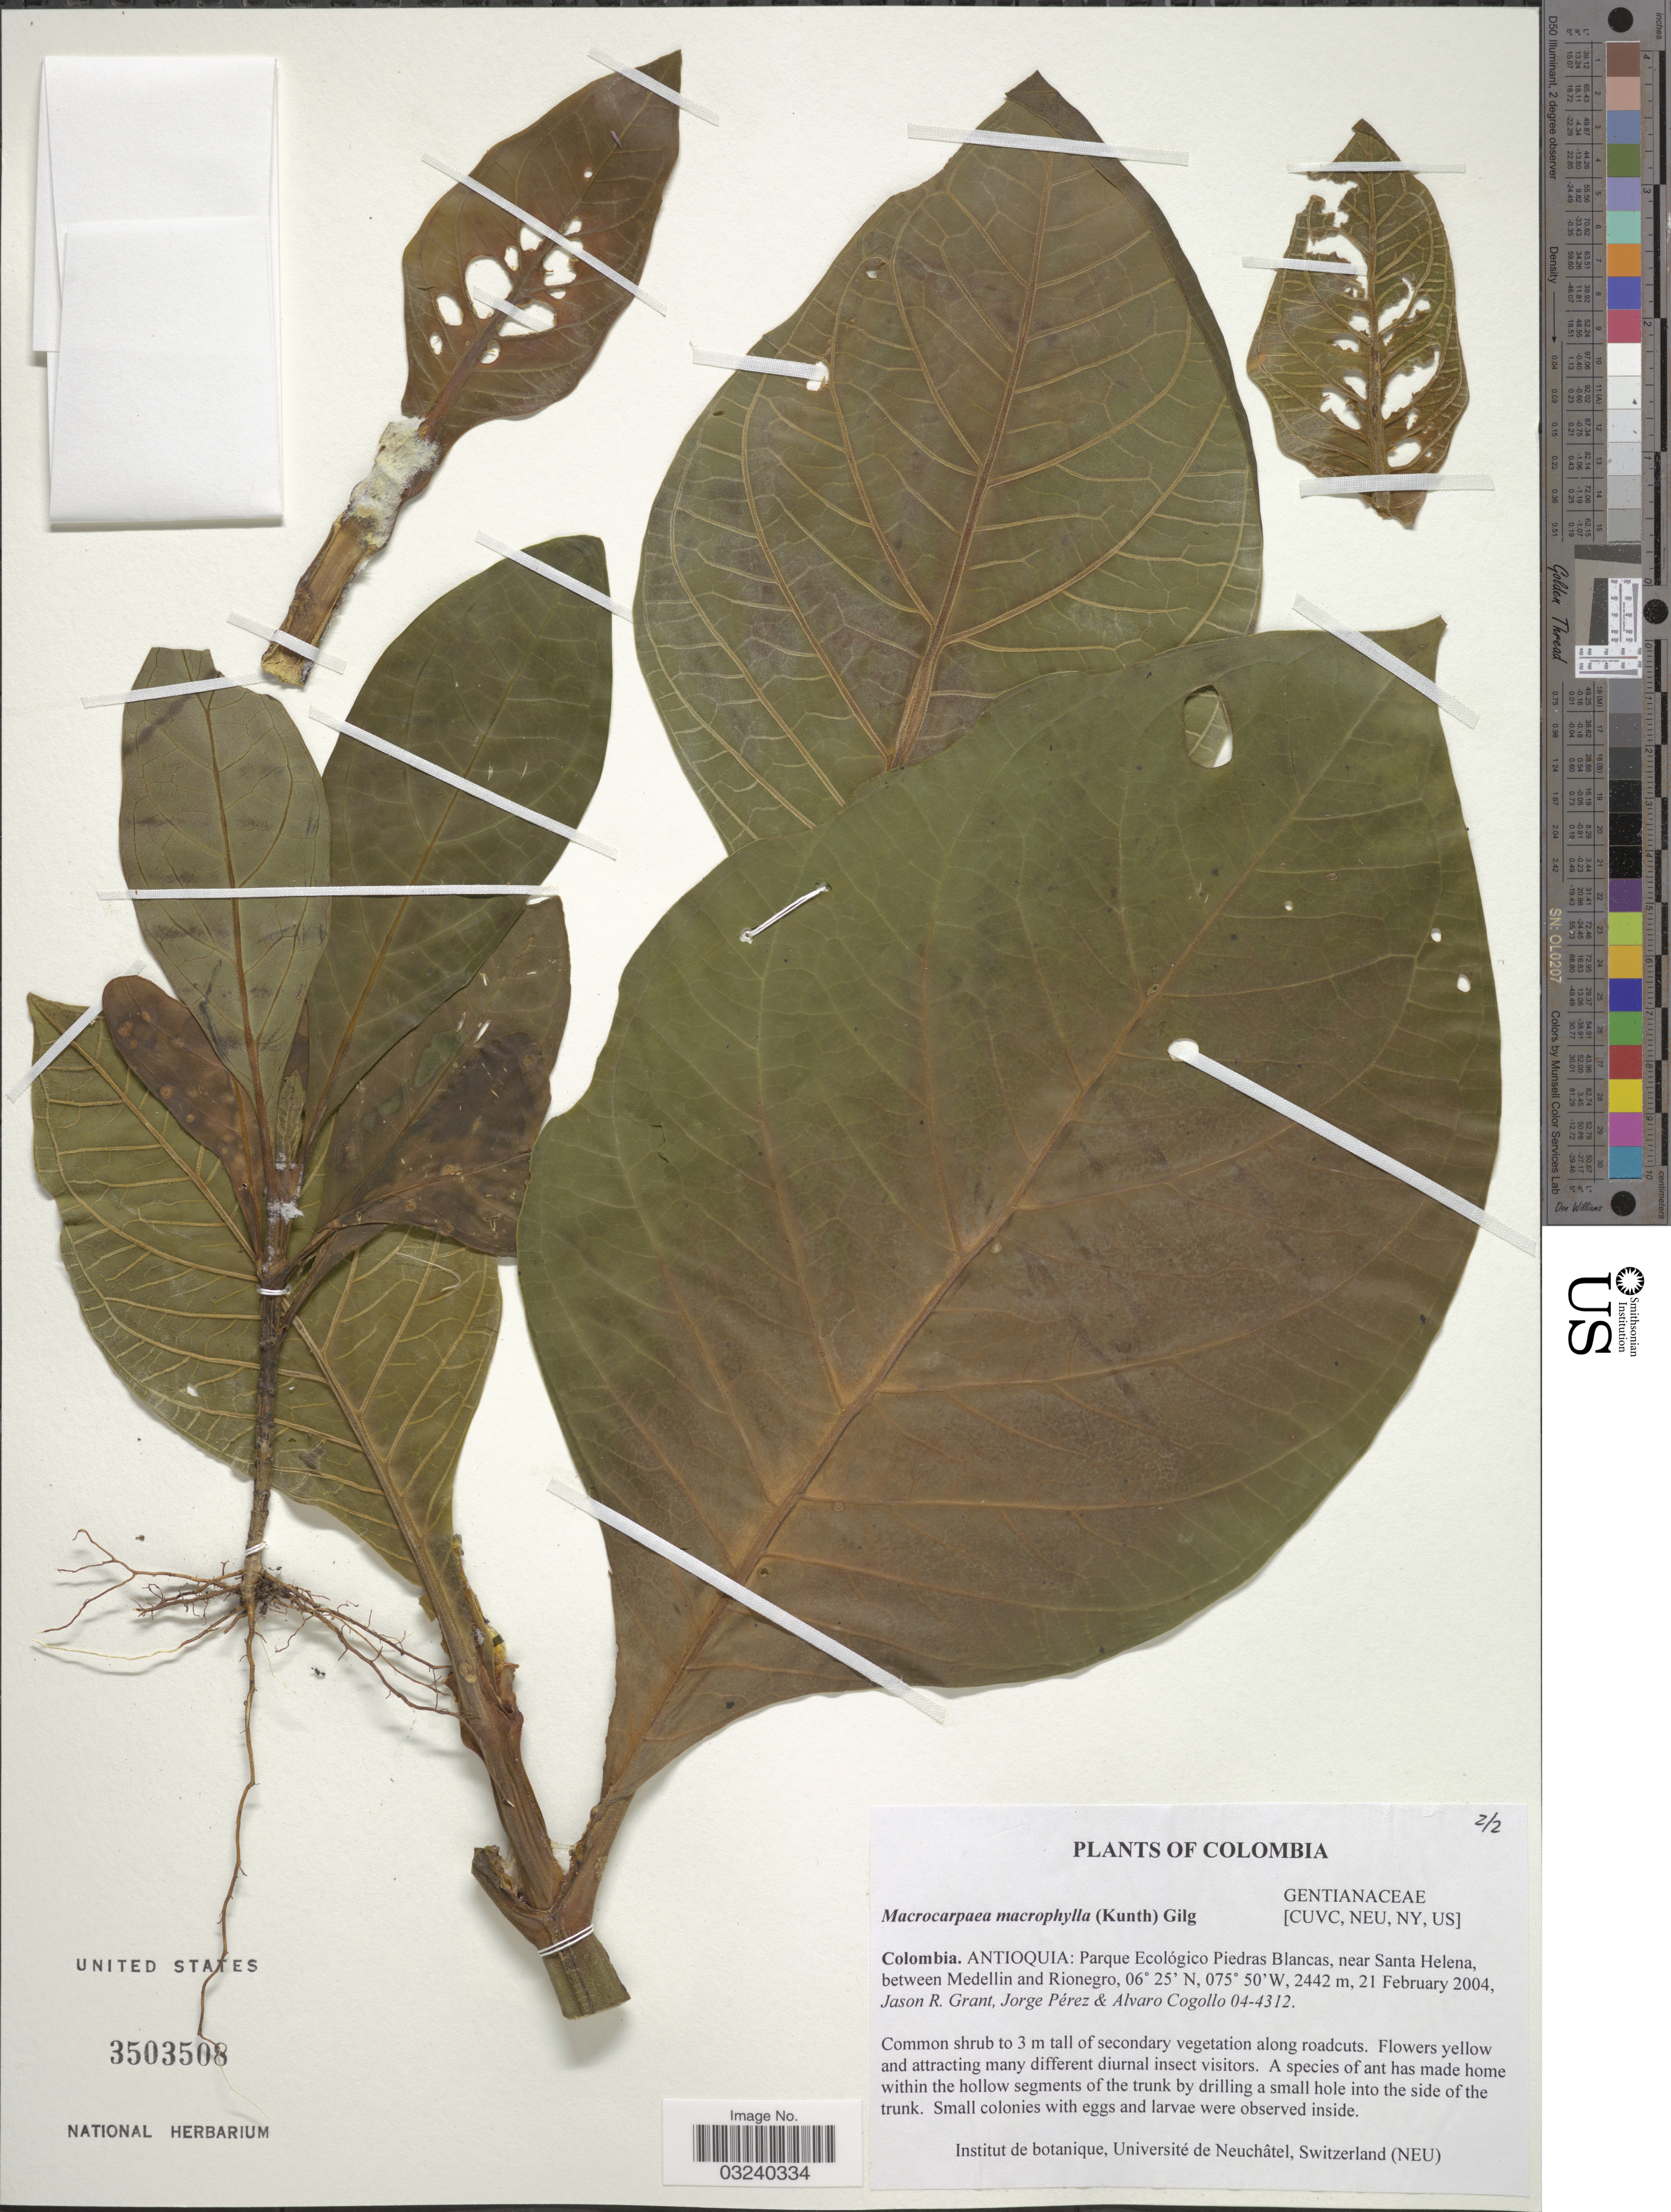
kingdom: Plantae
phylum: Tracheophyta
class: Magnoliopsida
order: Gentianales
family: Gentianaceae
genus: Macrocarpaea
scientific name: Macrocarpaea macrophylla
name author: (Kunth) Gilg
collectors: J. R. Grant, J. Pérez & A. Cogollo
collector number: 04-4312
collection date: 2004-02-21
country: Colombia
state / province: Antioquia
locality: Parque Ecológico Piedras Blancas, near Santa Helena, between Medellin and Rionegro.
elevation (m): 2442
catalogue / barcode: US 3503508